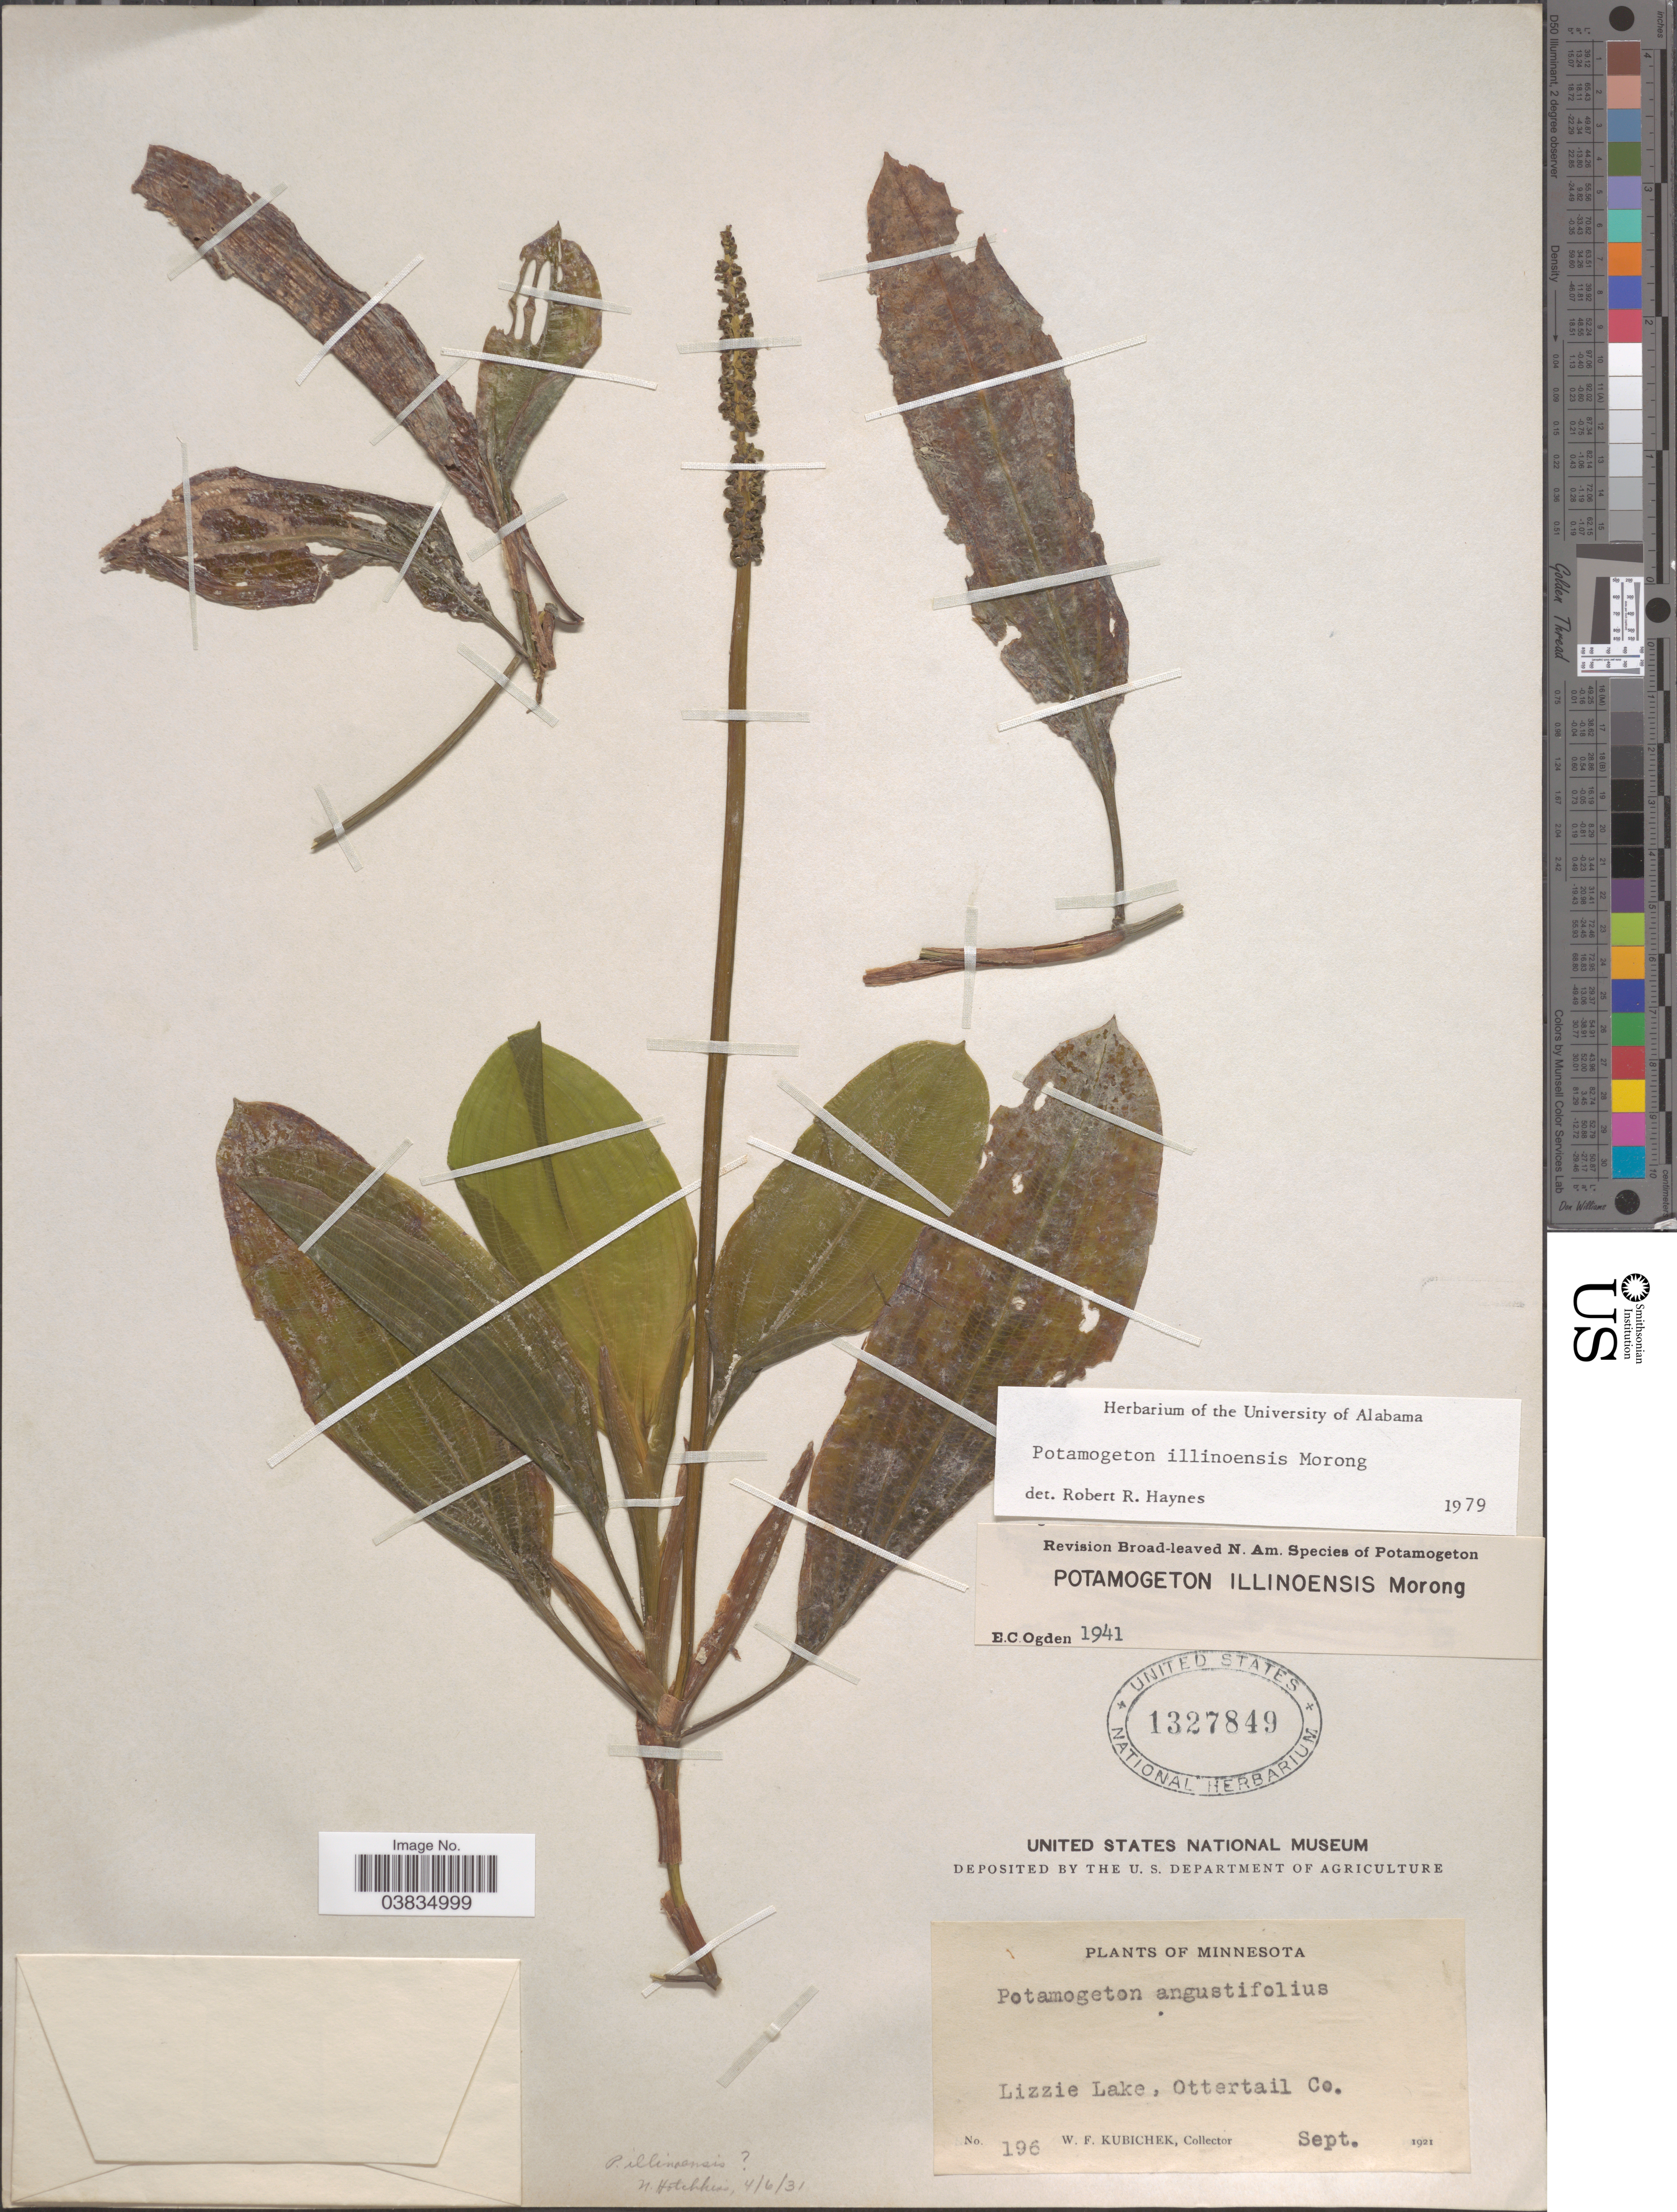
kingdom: Plantae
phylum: Tracheophyta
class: Liliopsida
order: Alismatales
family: Potamogetonaceae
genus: Potamogeton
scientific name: Potamogeton illinoensis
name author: Morong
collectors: W. Kubichek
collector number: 196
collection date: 1921-09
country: United States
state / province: Minnesota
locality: Lizzie Lake, Ottertail Co.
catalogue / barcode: US 1327849